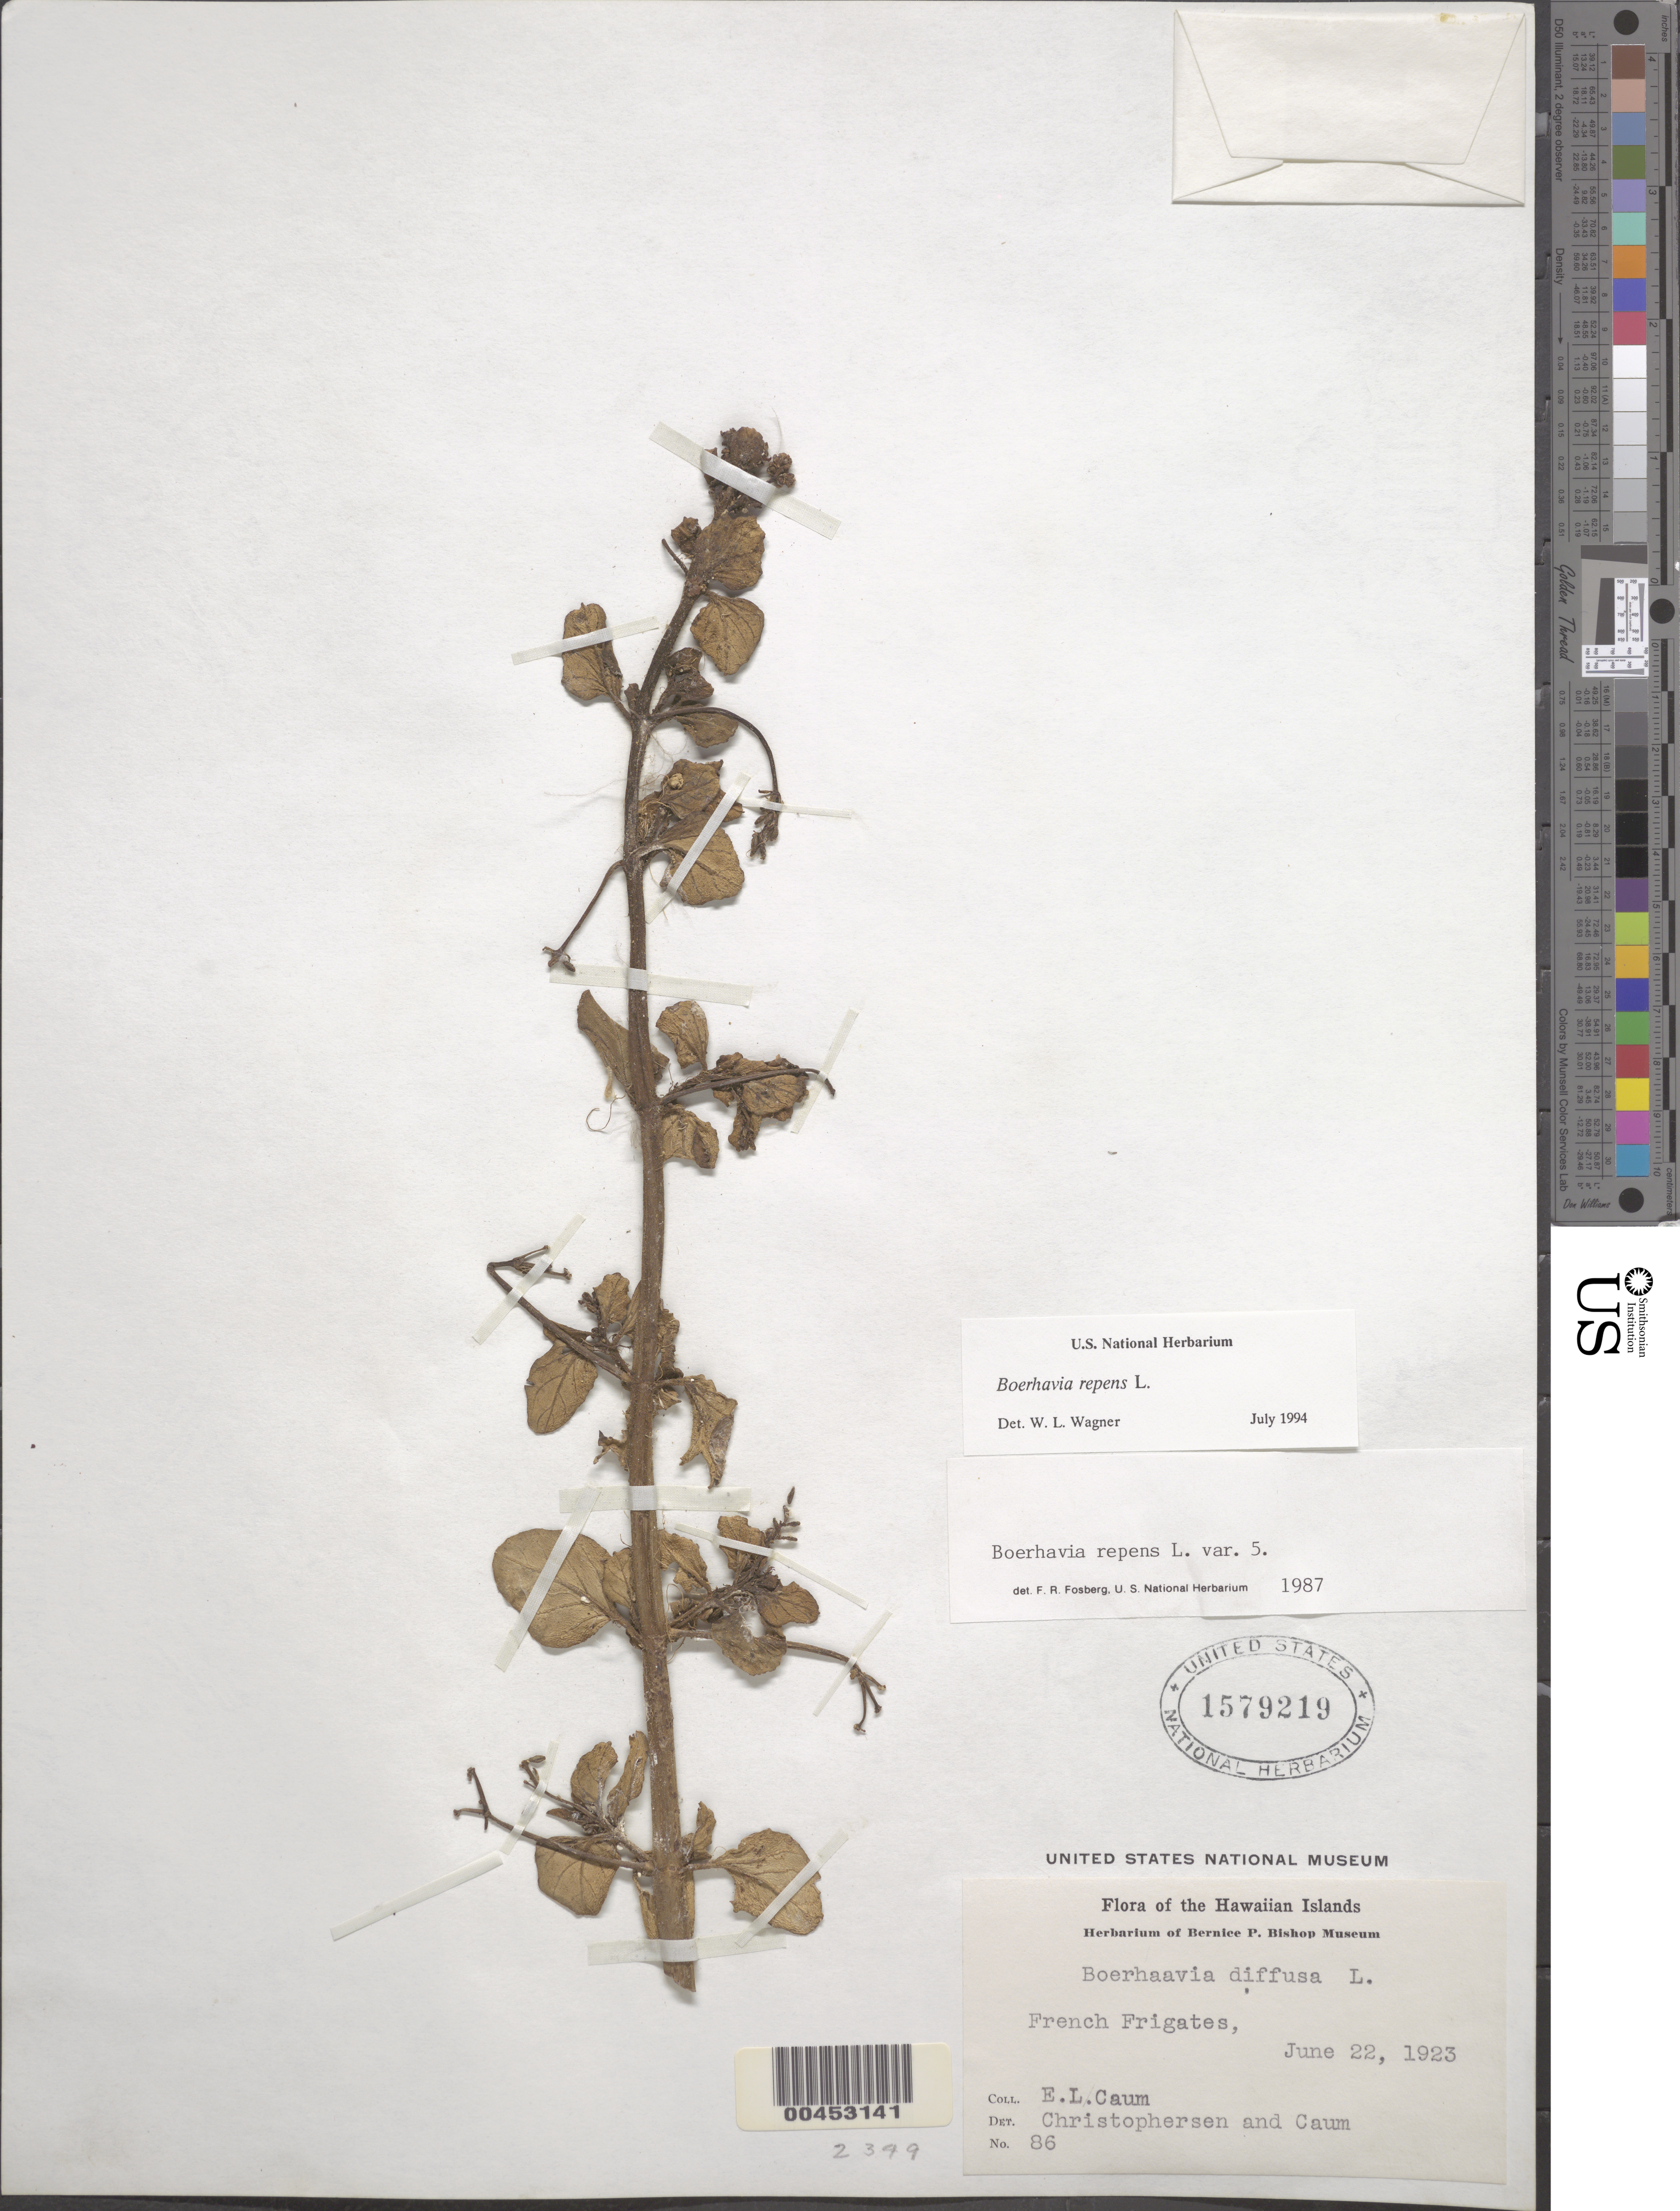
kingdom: Plantae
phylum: Tracheophyta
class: Magnoliopsida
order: Caryophyllales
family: Nyctaginaceae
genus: Boerhavia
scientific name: Boerhavia repens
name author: L.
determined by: Wagner, W. L., (BOT), Smithsonian Institution - National Museum of Natural History (UNITED STATES)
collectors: E. L. Caum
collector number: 86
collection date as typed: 22 Jun 1923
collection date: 1923-06-22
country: United States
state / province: Hawaii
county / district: Honolulu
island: French Frigate Shoals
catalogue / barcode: US 1579219